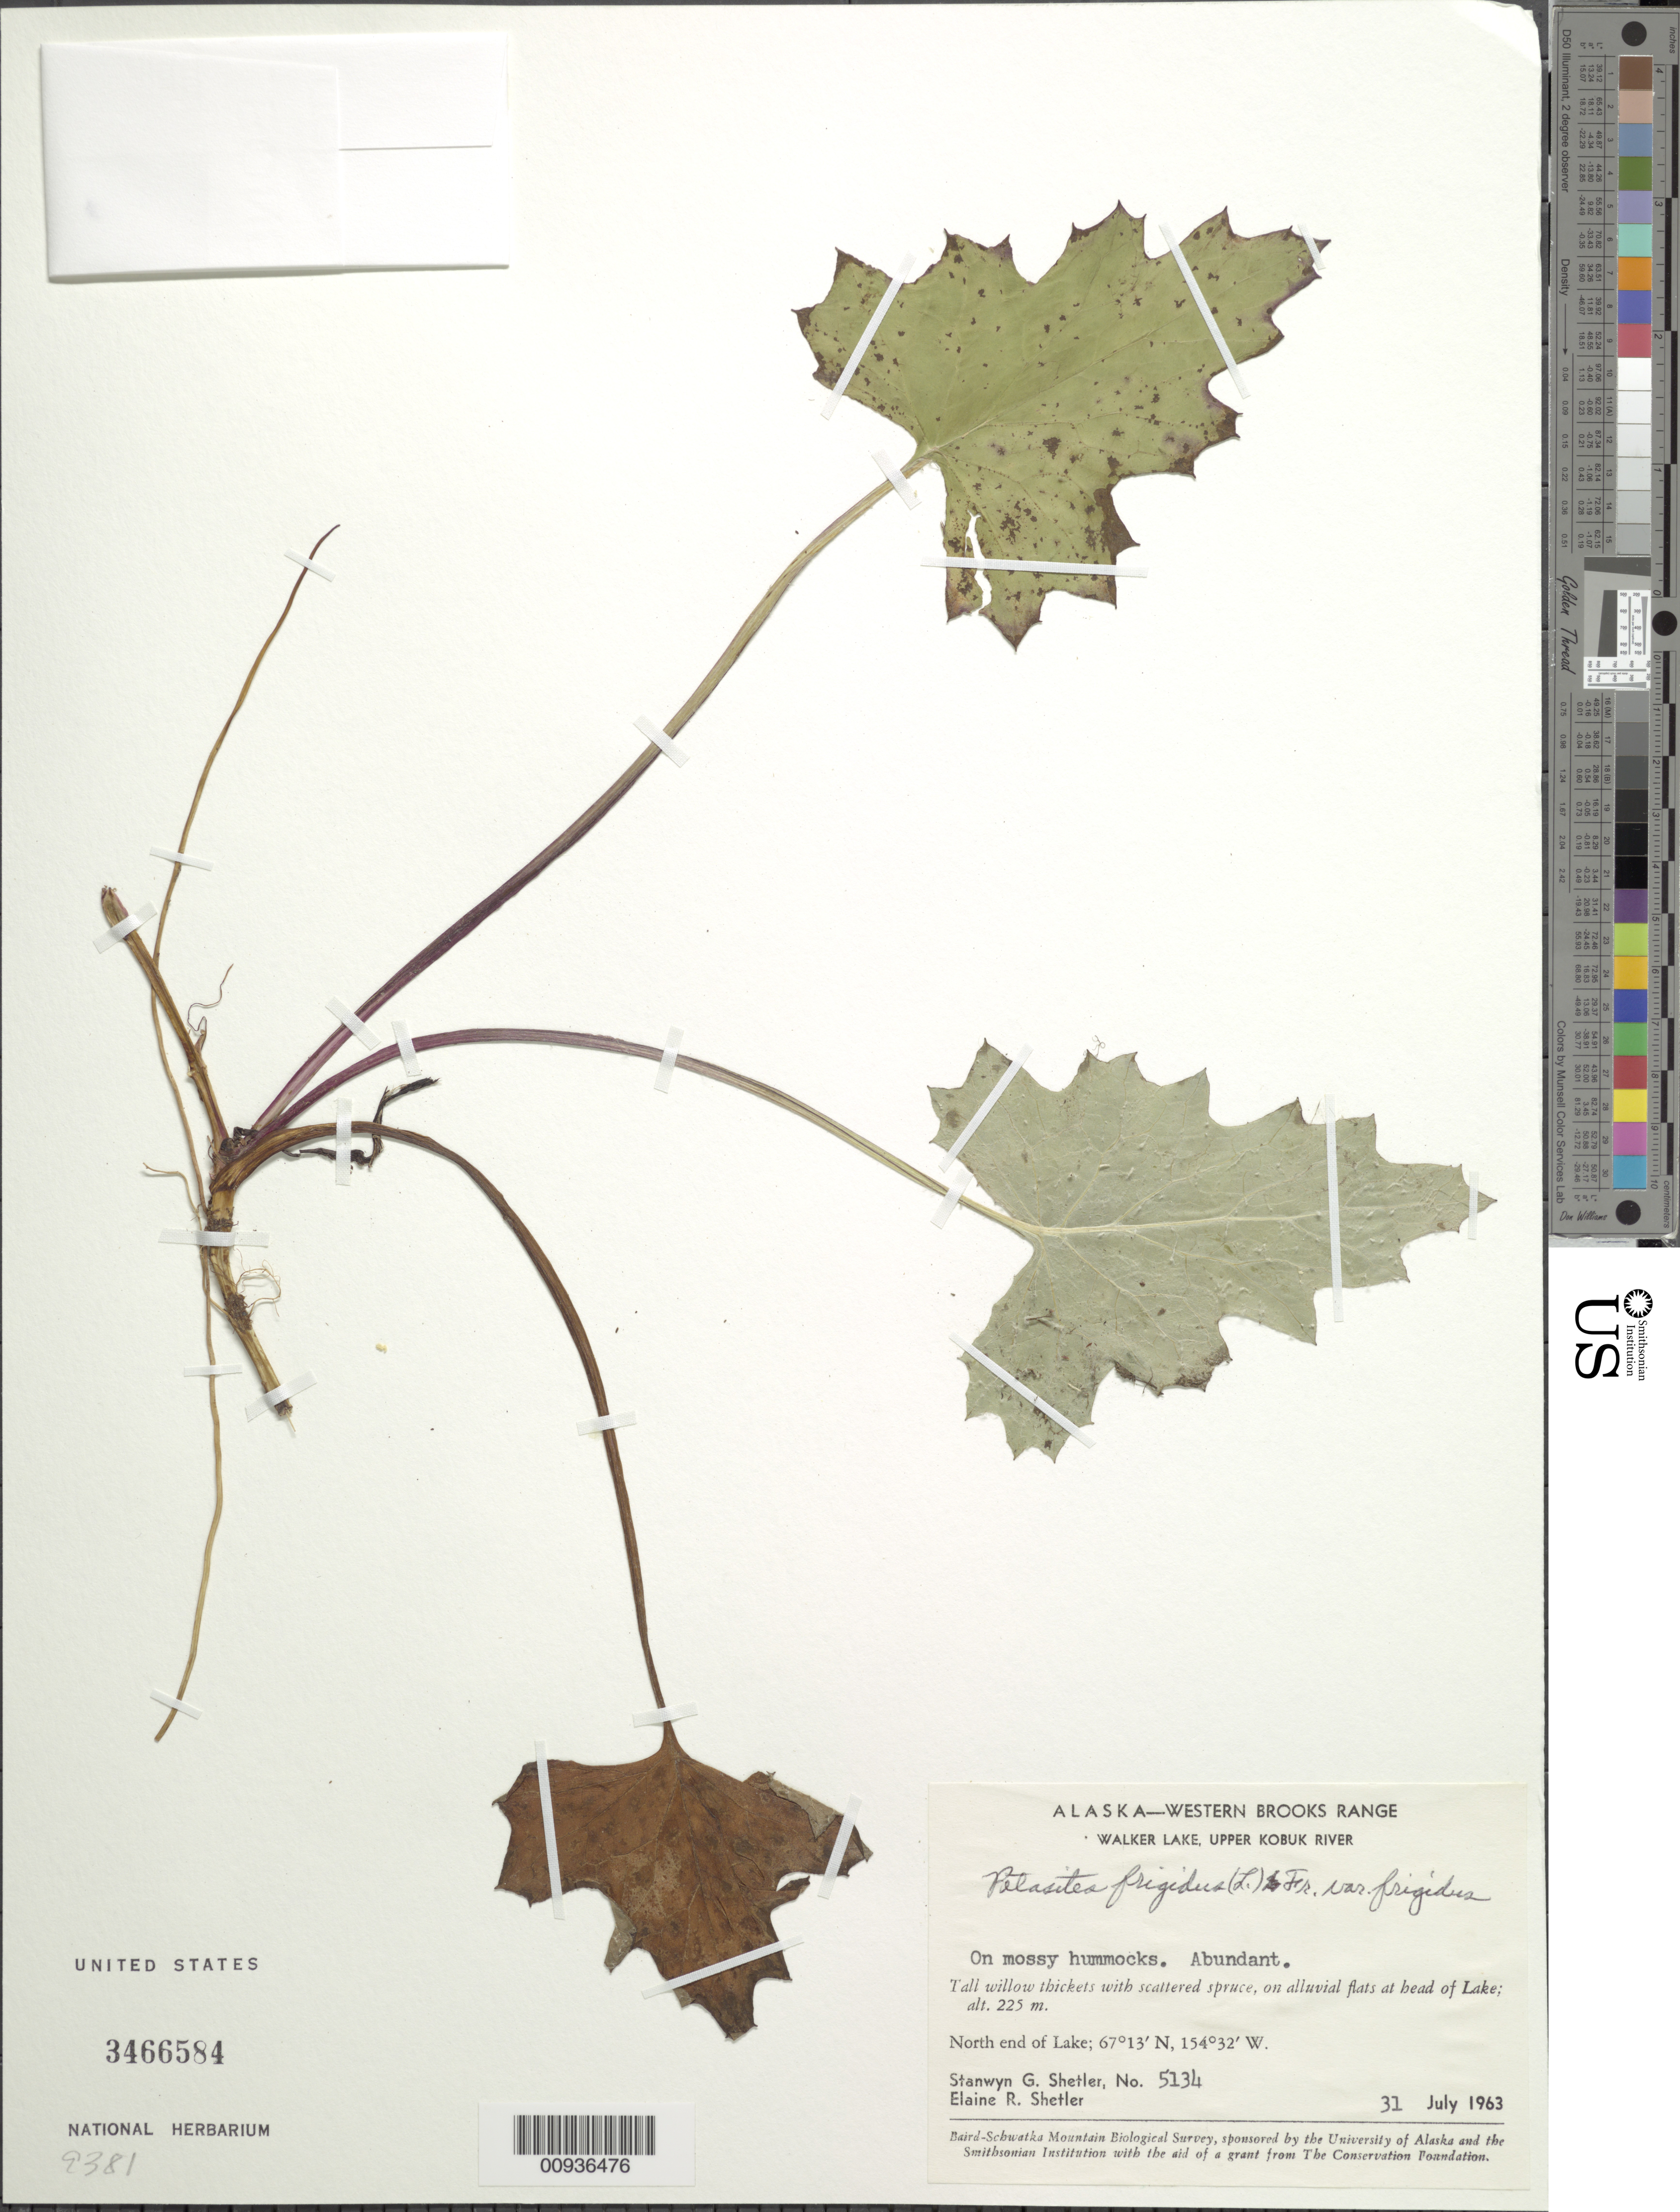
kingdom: Plantae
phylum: Tracheophyta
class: Magnoliopsida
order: Asterales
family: Asteraceae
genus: Petasites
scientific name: Petasites frigidus var. frigidus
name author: (L.) Fr.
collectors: S. Shetler & E. R. Shetler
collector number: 5134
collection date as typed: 31 Jul 1963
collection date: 1963-07-31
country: United States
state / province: Alaska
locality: North end of Walker Lake. Western Brooks Range, Upper Kobuk River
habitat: Tall willow thickets with scattered spruce, on alluvial flats at head of Lake. On mossy hummocks.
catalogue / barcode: US 3466584